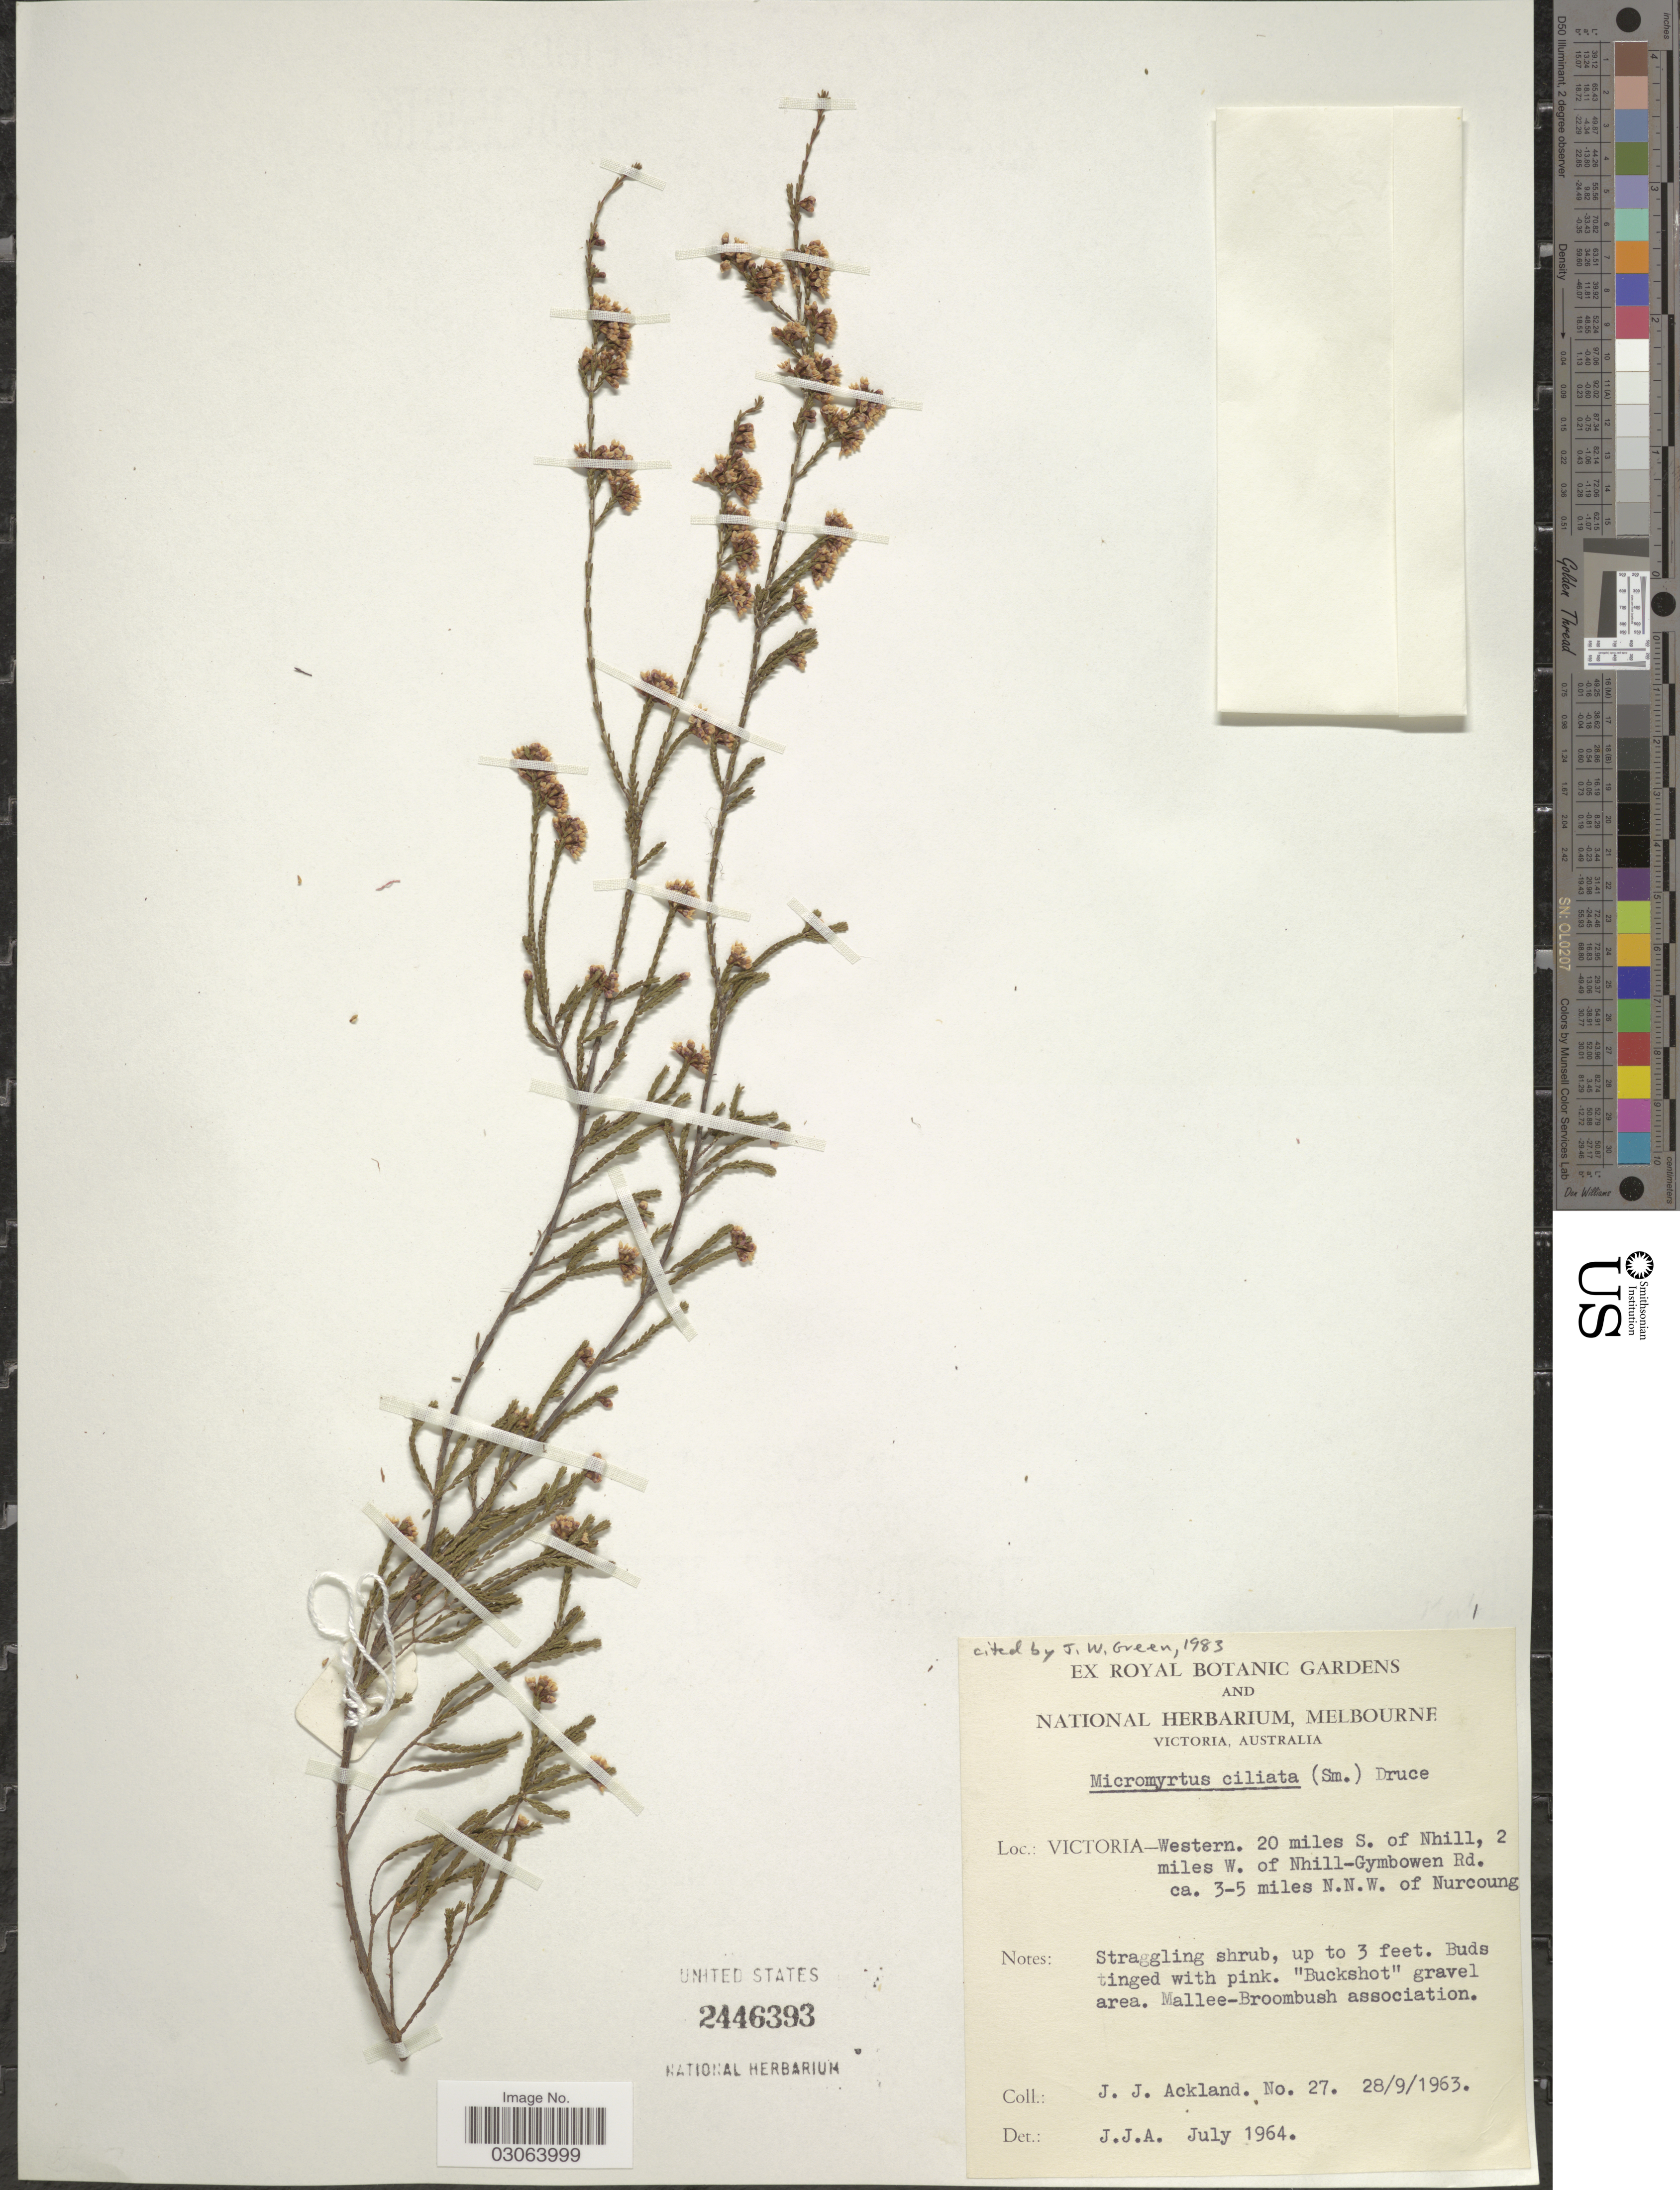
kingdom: Plantae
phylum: Tracheophyta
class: Magnoliopsida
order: Myrtales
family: Myrtaceae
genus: Micromyrtus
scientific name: Micromyrtus ciliata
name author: (Sm.) Druce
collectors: J. J. Ackland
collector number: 27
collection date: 1963-09-28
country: Australia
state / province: Victoria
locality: Victoria - Western. 20 miles S. of Nhill, 2 miles W. of Nhill-Gymbowen Rd. ca. 3-5 miles N.N.W. of Nurcoung.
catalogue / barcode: US 2446393